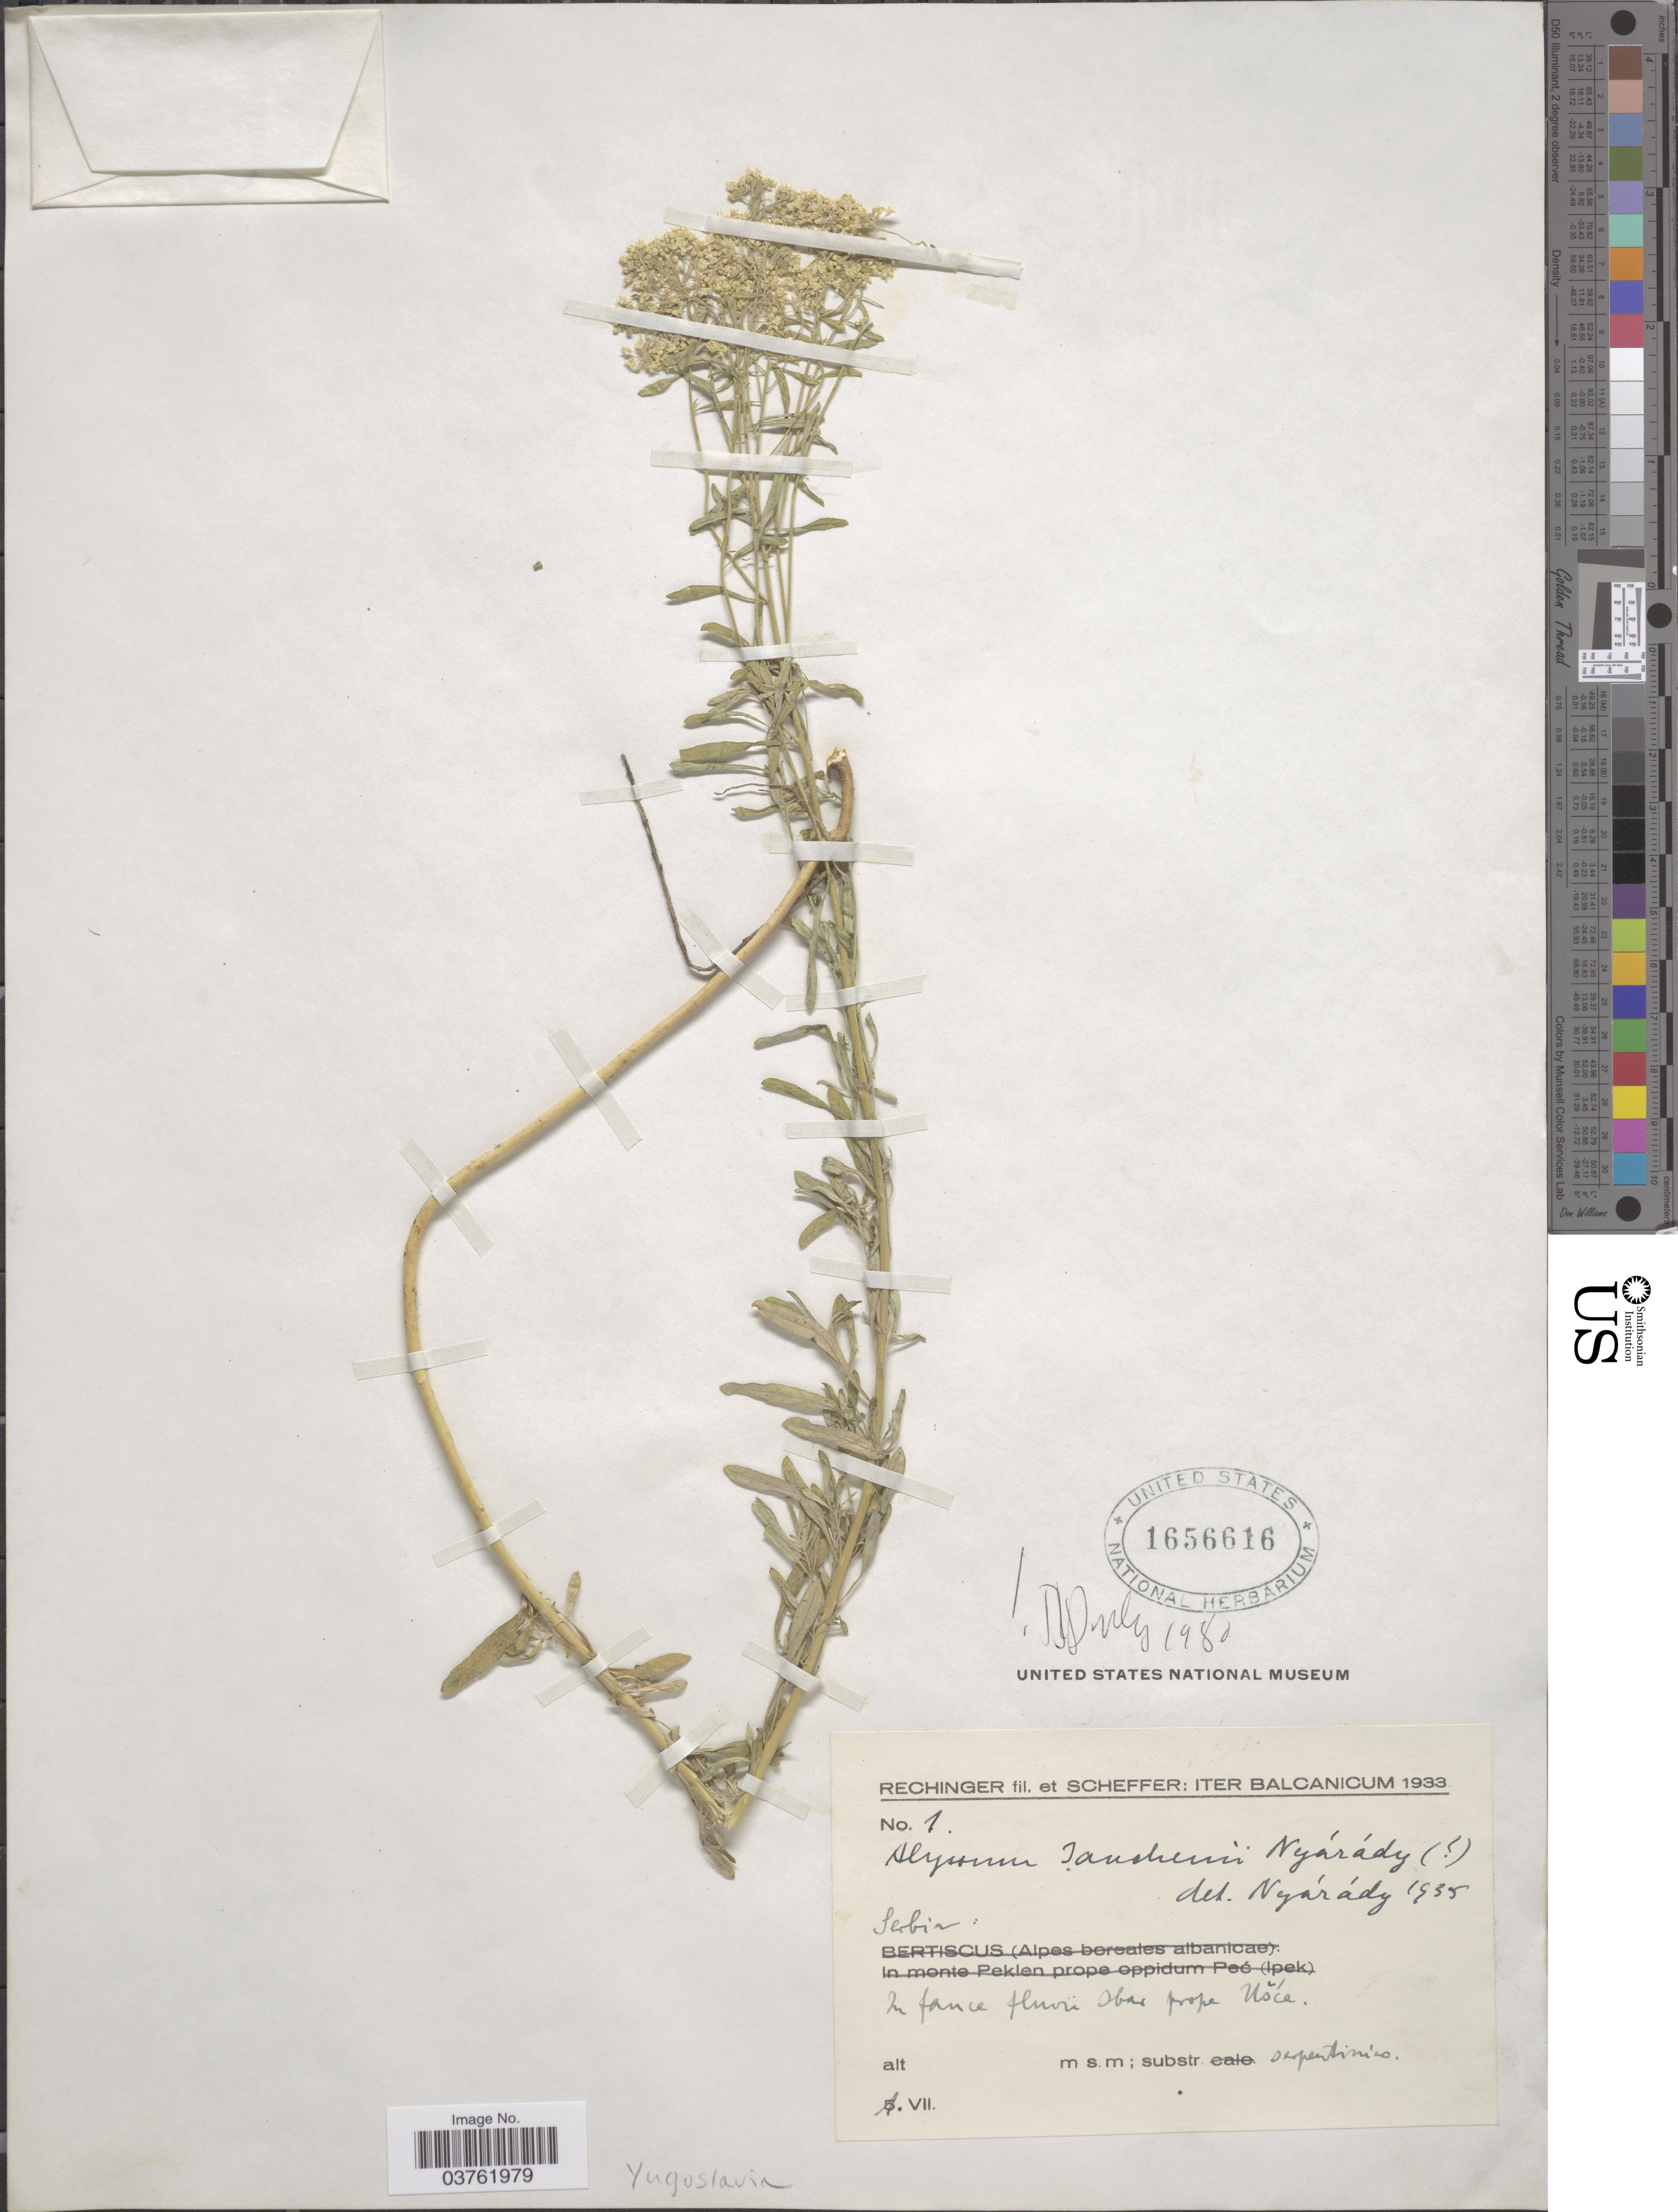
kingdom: Plantae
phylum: Tracheophyta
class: Magnoliopsida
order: Brassicales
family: Brassicaceae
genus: Alyssum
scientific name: Alyssum janchenii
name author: Nyár. ex Novák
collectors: -- Rechinger & Scheffer, --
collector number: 1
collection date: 1933-07-01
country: Serbia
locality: Iter Balcanicum. Serbir: In fance fluvii Ibar prope Ušće.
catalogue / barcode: US 1656616